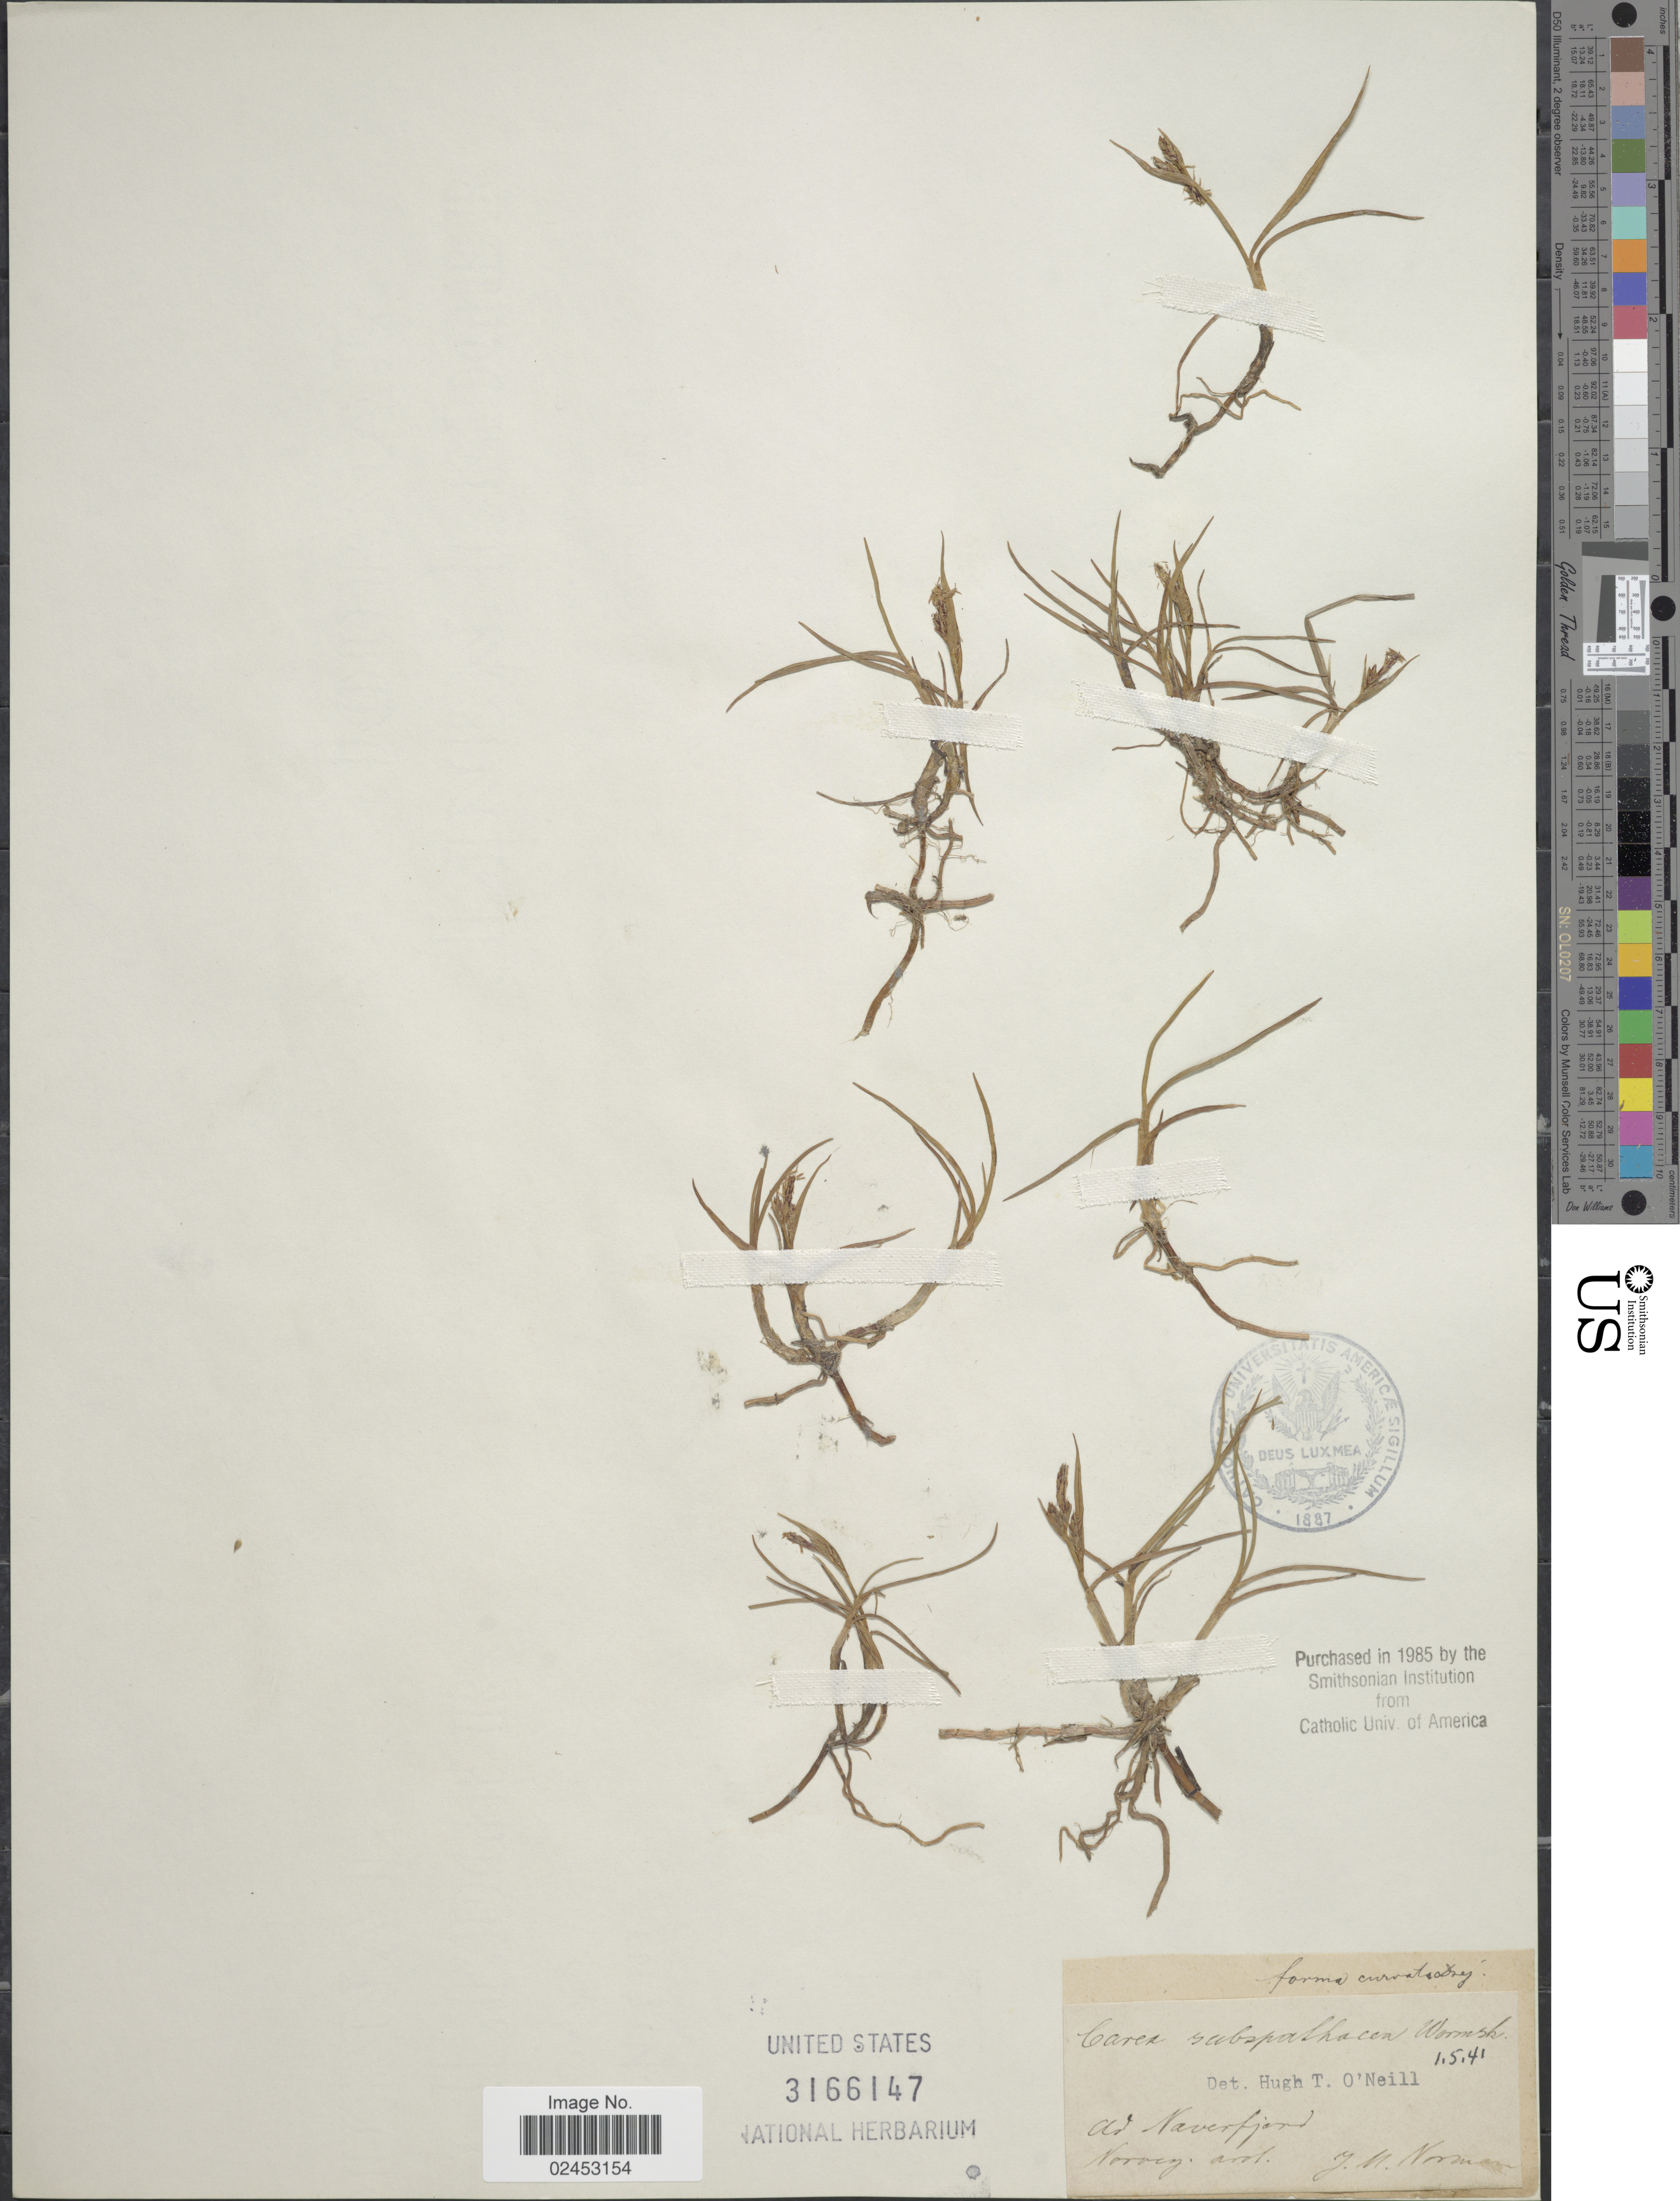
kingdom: Plantae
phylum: Tracheophyta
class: Liliopsida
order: Poales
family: Cyperaceae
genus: Carex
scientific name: Carex subspathacea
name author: Wormsk. ex Hornem.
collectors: J. Norman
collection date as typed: Transcribed d/m/y: 1/5/41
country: Norway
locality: Ad Naverfjorden, Norveg. arct.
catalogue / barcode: US 3166147